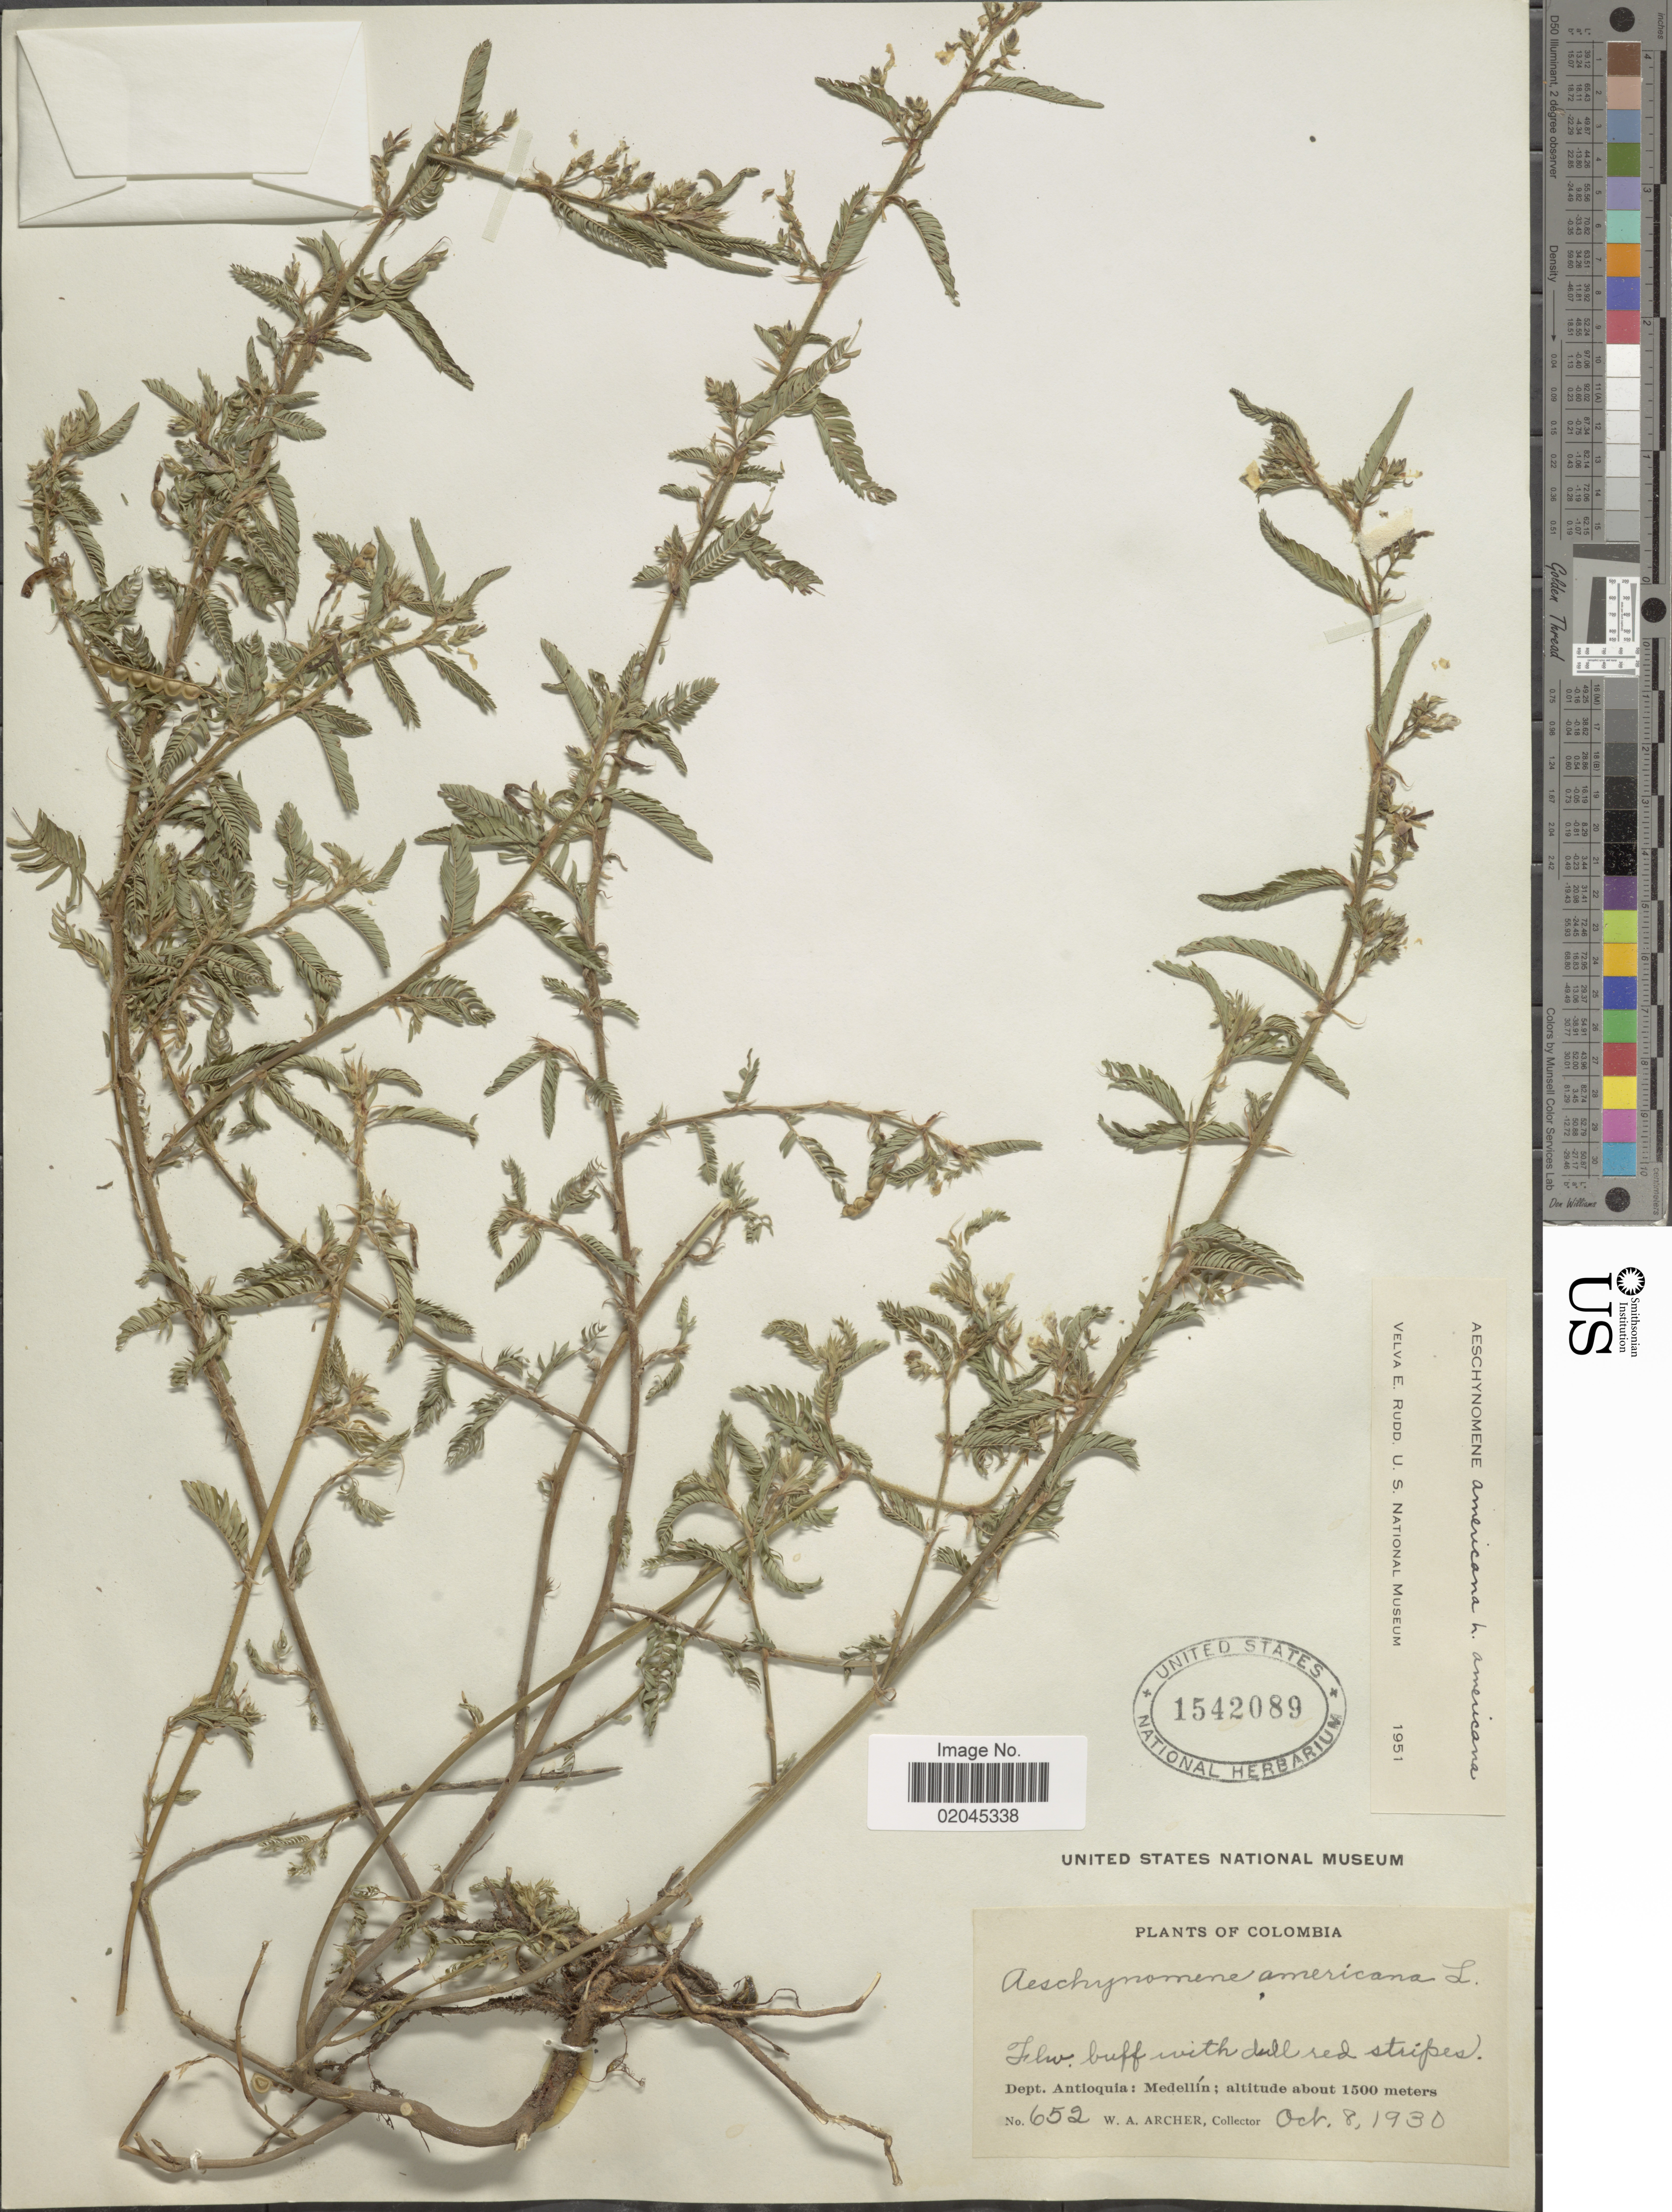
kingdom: Plantae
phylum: Tracheophyta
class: Magnoliopsida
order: Fabales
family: Fabaceae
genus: Aeschynomene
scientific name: Aeschynomene americana var. americana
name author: L.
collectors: W. A. Archer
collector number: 652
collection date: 1930-10-08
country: Colombia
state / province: Antioquia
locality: Dept. Antioquia: Medellin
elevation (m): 1500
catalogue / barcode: US 1542089